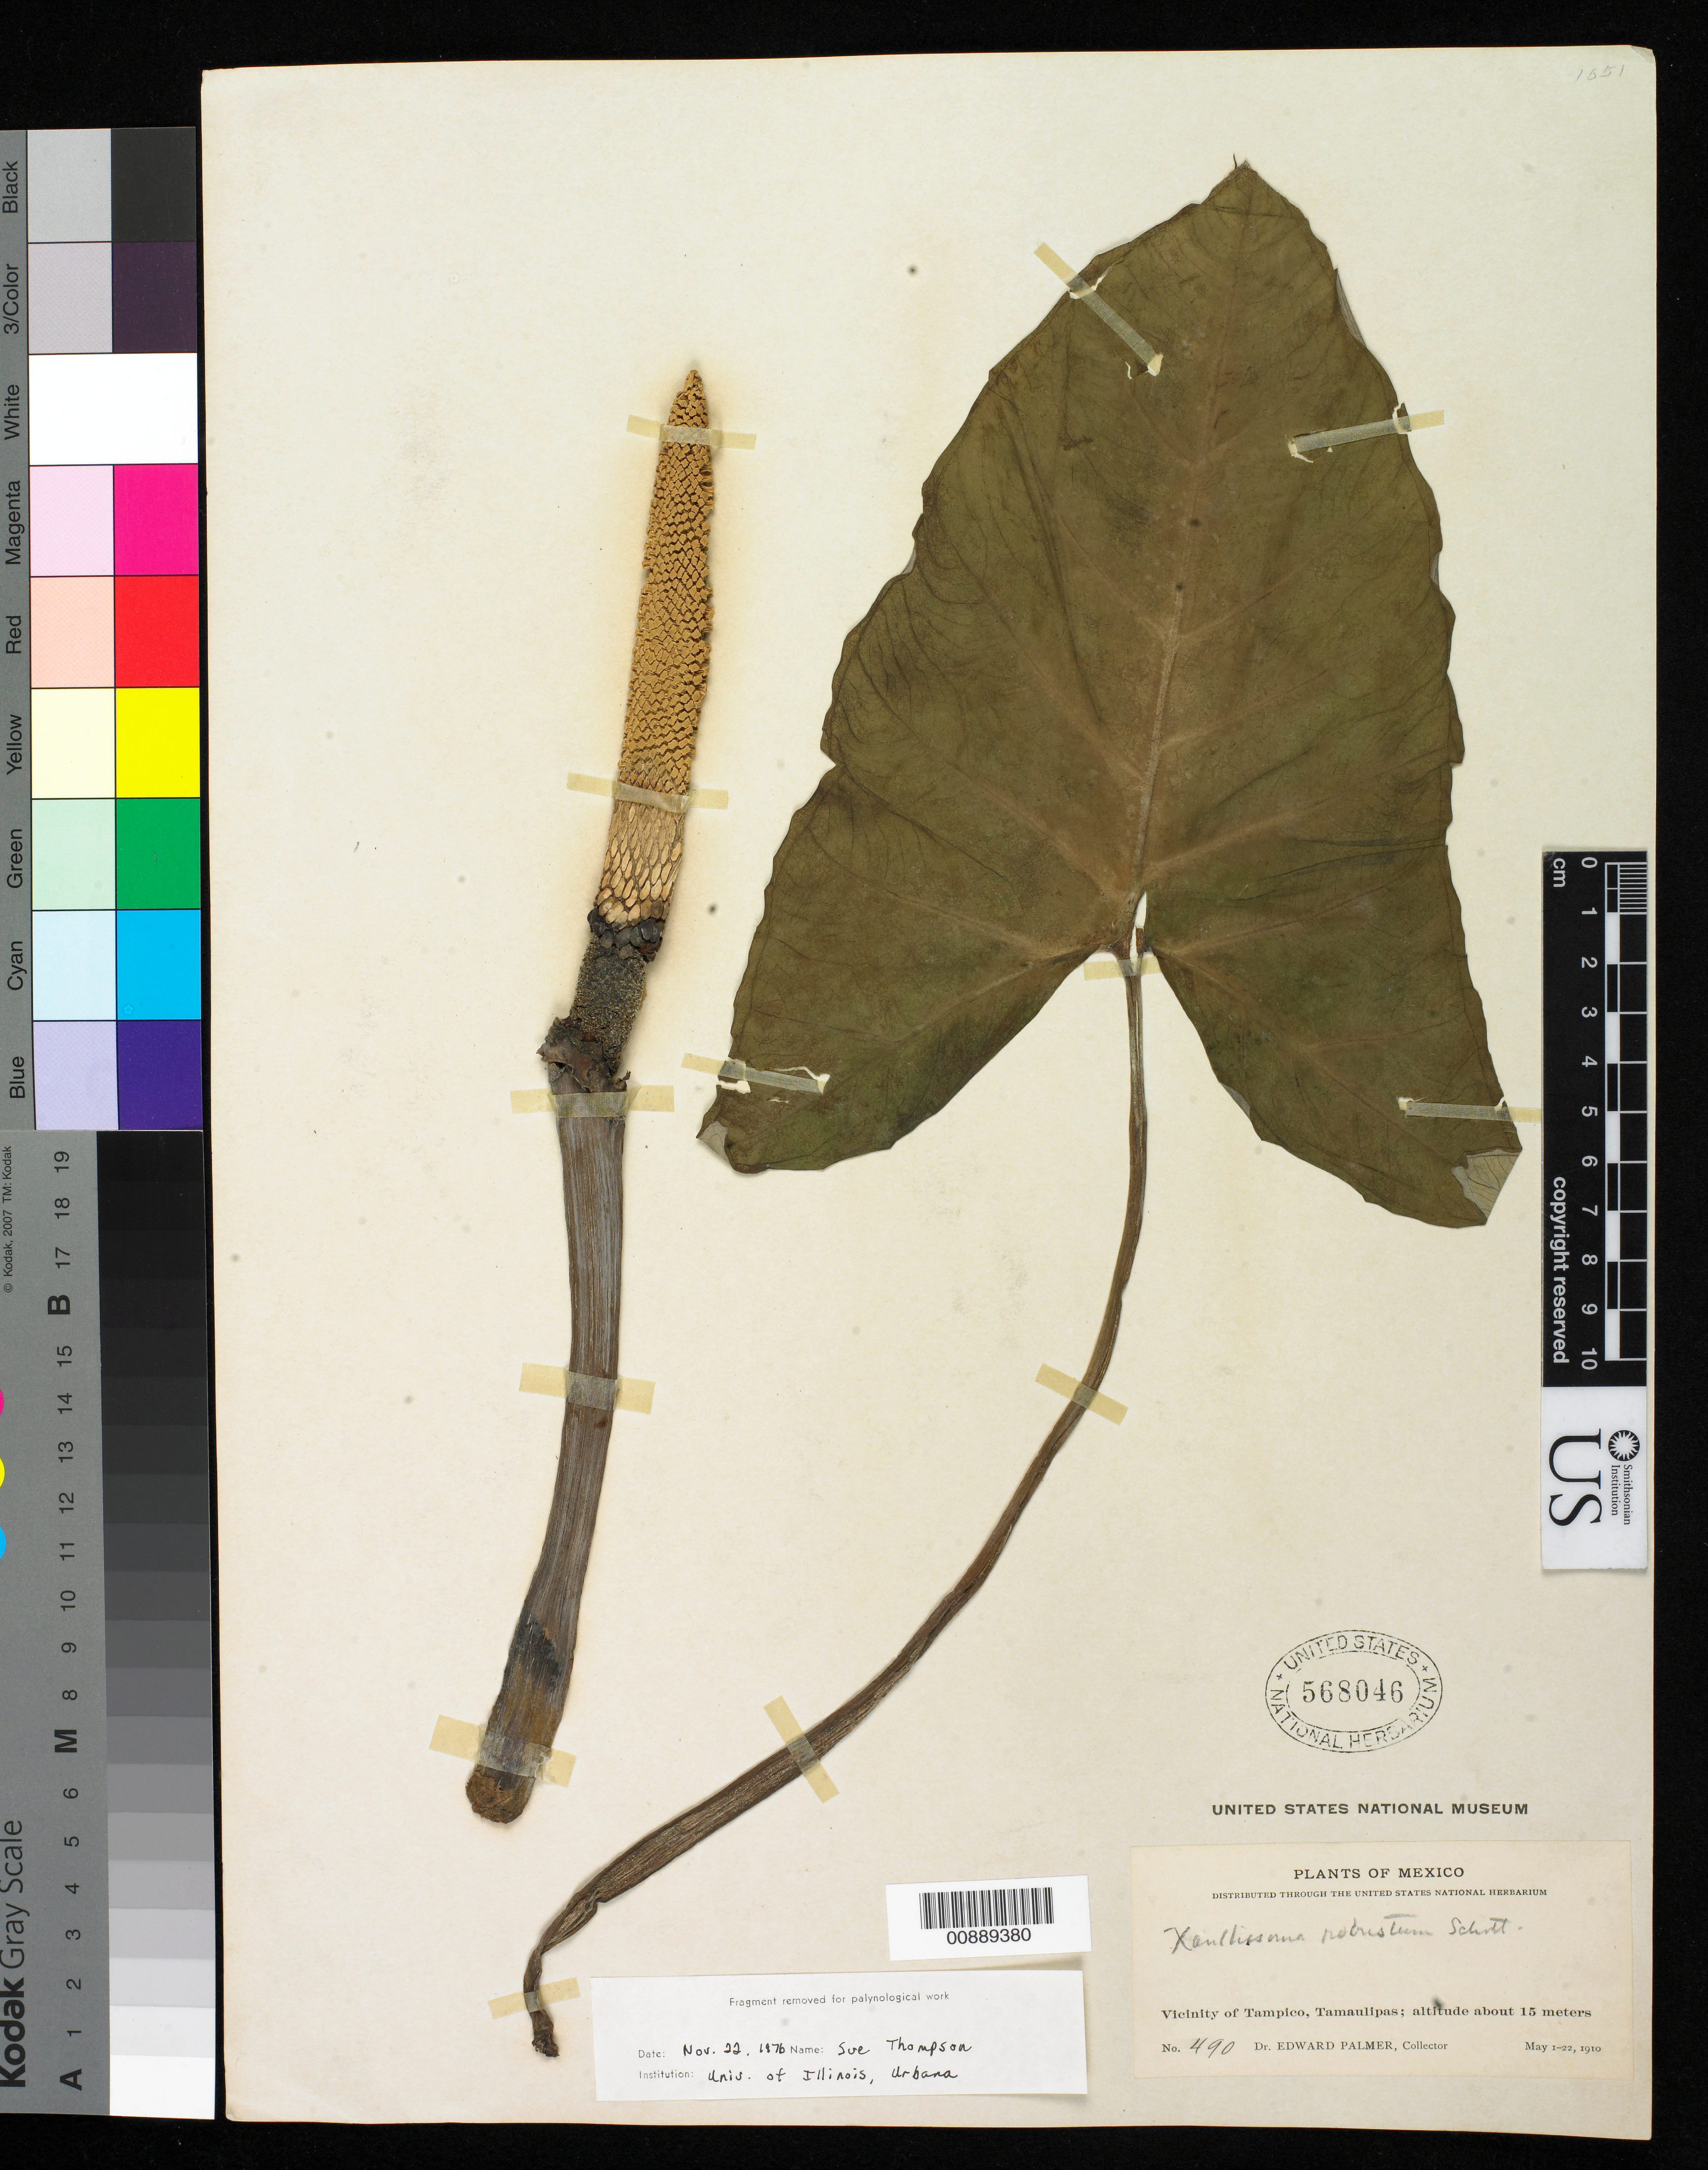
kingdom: Plantae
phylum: Tracheophyta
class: Liliopsida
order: Alismatales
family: Araceae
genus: Xanthosoma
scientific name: Xanthosoma robustum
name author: Schott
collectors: E. Palmer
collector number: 490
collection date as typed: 01 May 1910 to 22 May 1910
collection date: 1910-05-01/1910-05-22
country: Mexico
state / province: Tamaulipas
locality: Vicinity of Tampico, Tamaulipas.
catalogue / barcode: US 568046